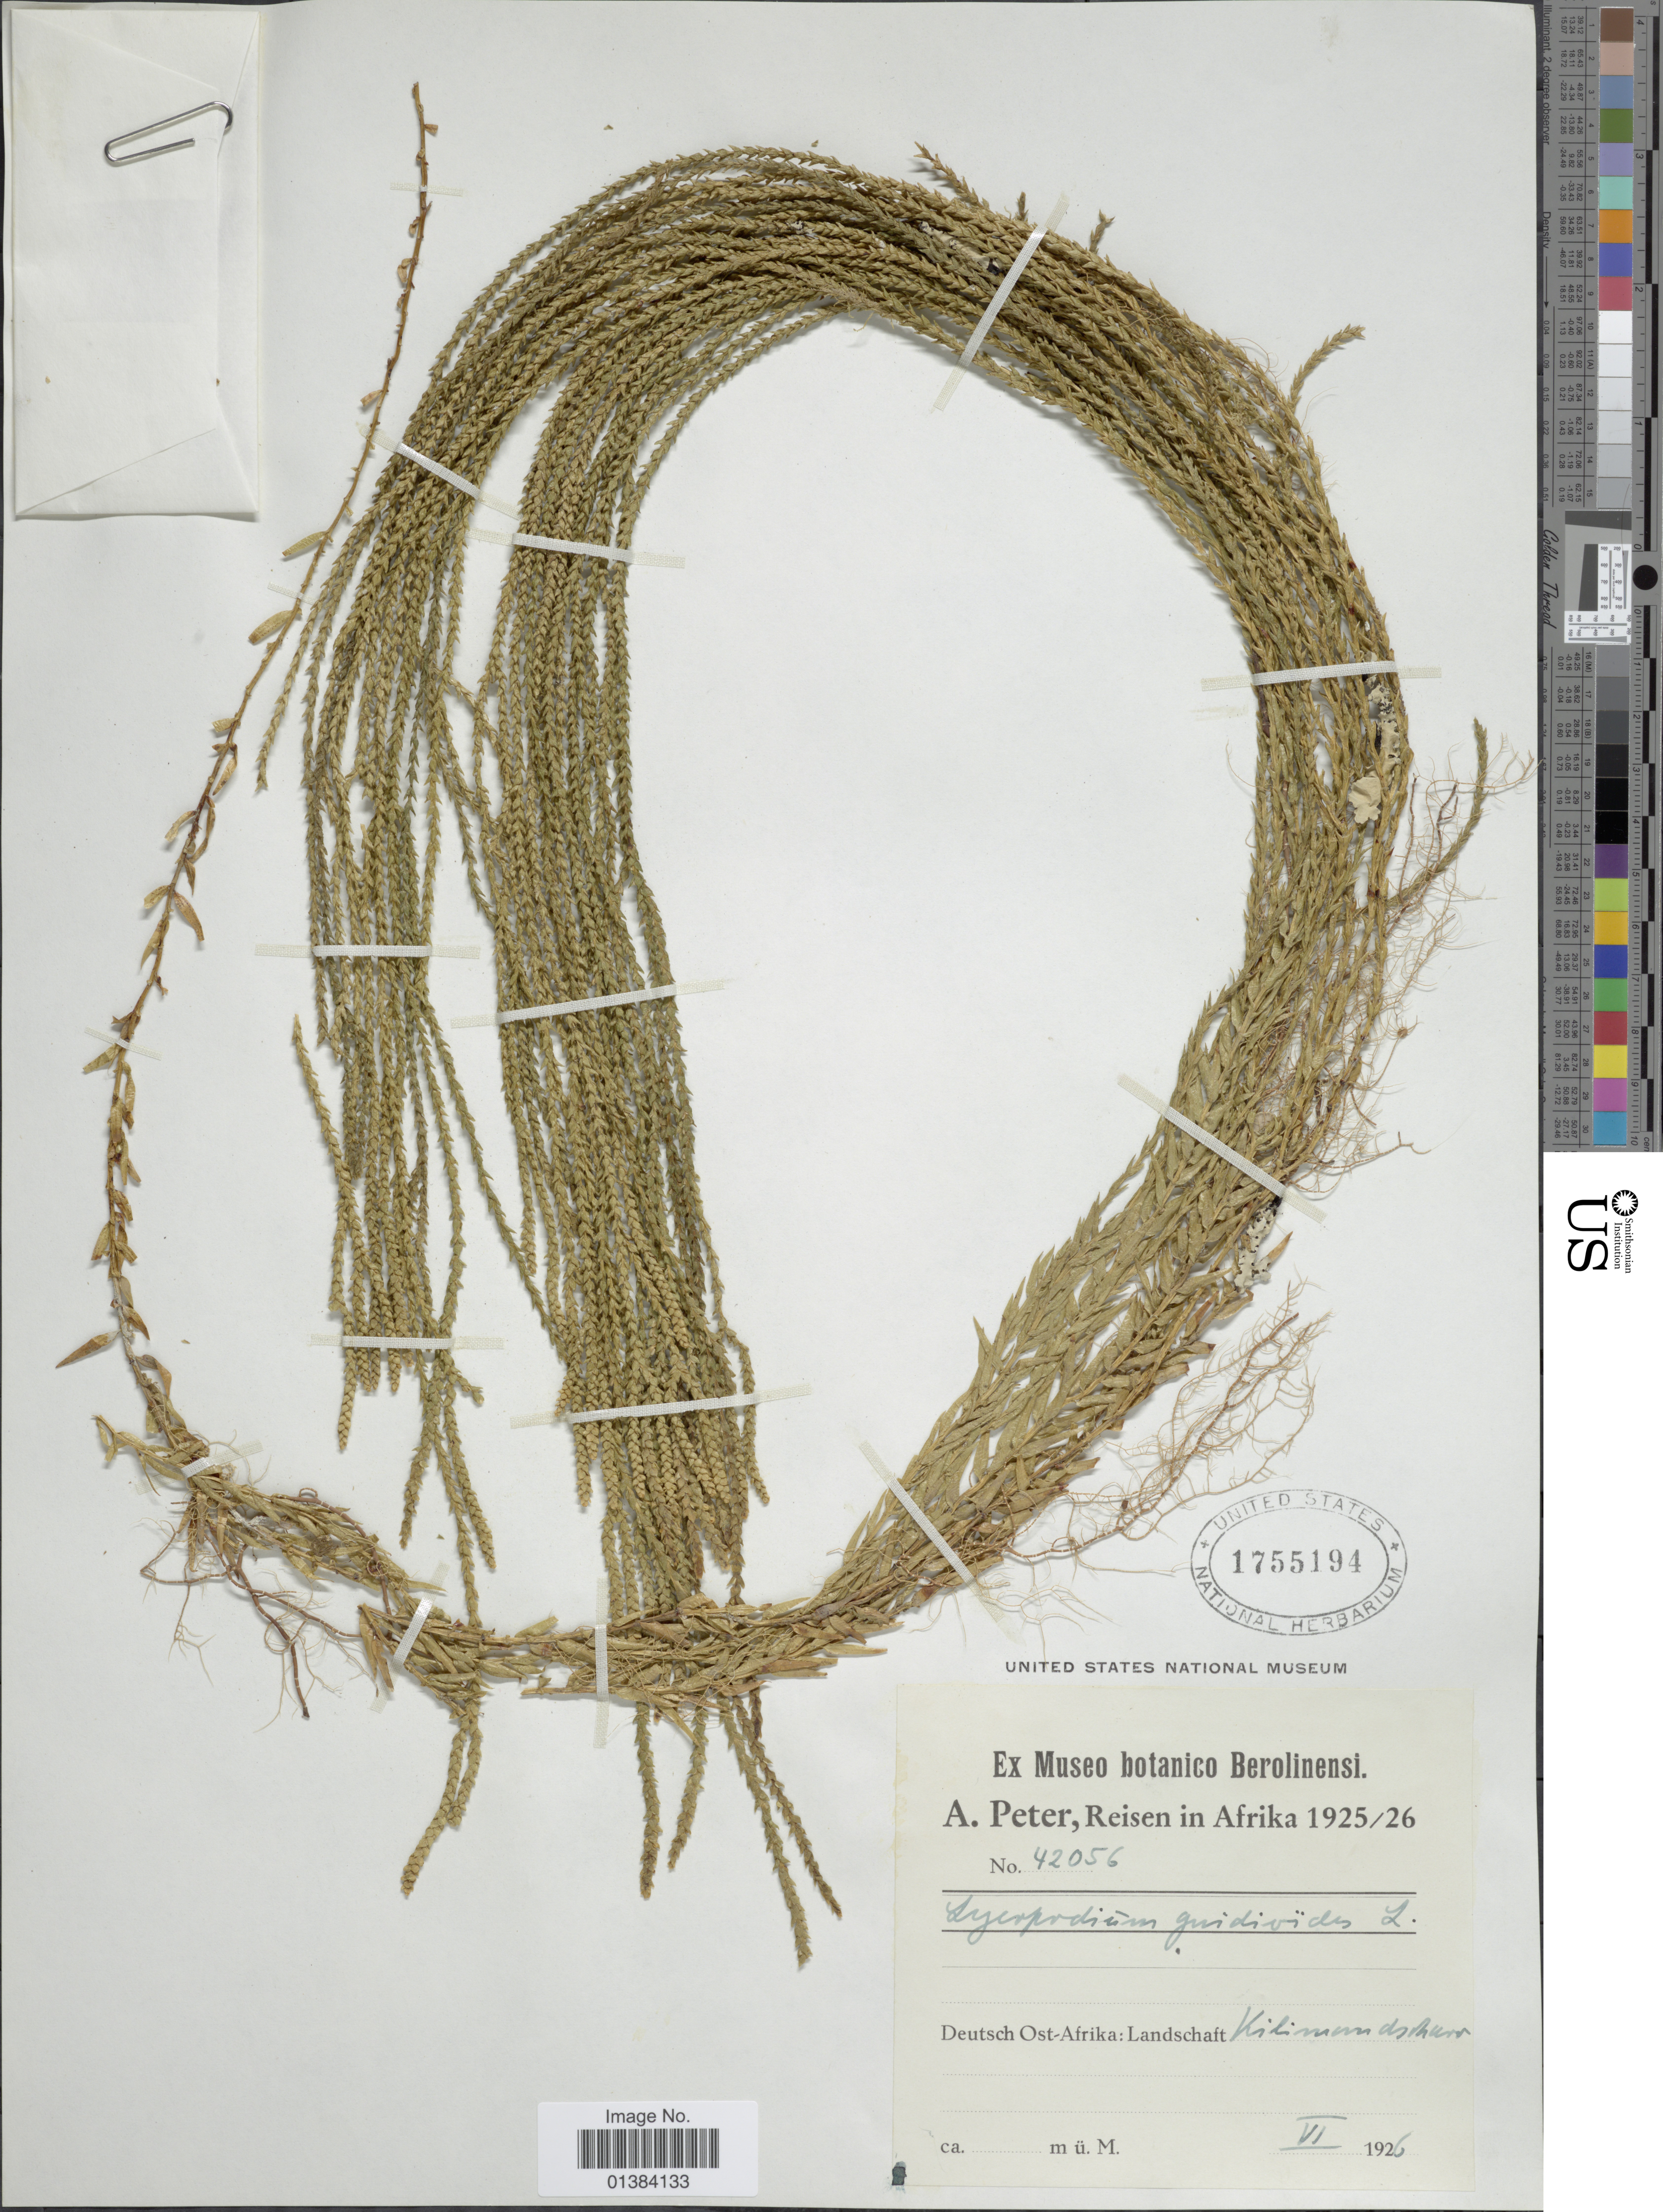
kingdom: Plantae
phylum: Tracheophyta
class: Lycopodiopsida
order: Lycopodiales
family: Lycopodiaceae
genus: Phlegmariurus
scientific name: Phlegmariurus ophioglossoides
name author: (Lam.) A. R. Field & Bostock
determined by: Field, A. R.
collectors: A. Peter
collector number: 42056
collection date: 1926-06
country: Tanzania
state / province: Kilimanjaro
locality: Deutsch Ost-Afrika: Landschaft Kilimandscharo.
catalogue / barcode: US 1755194